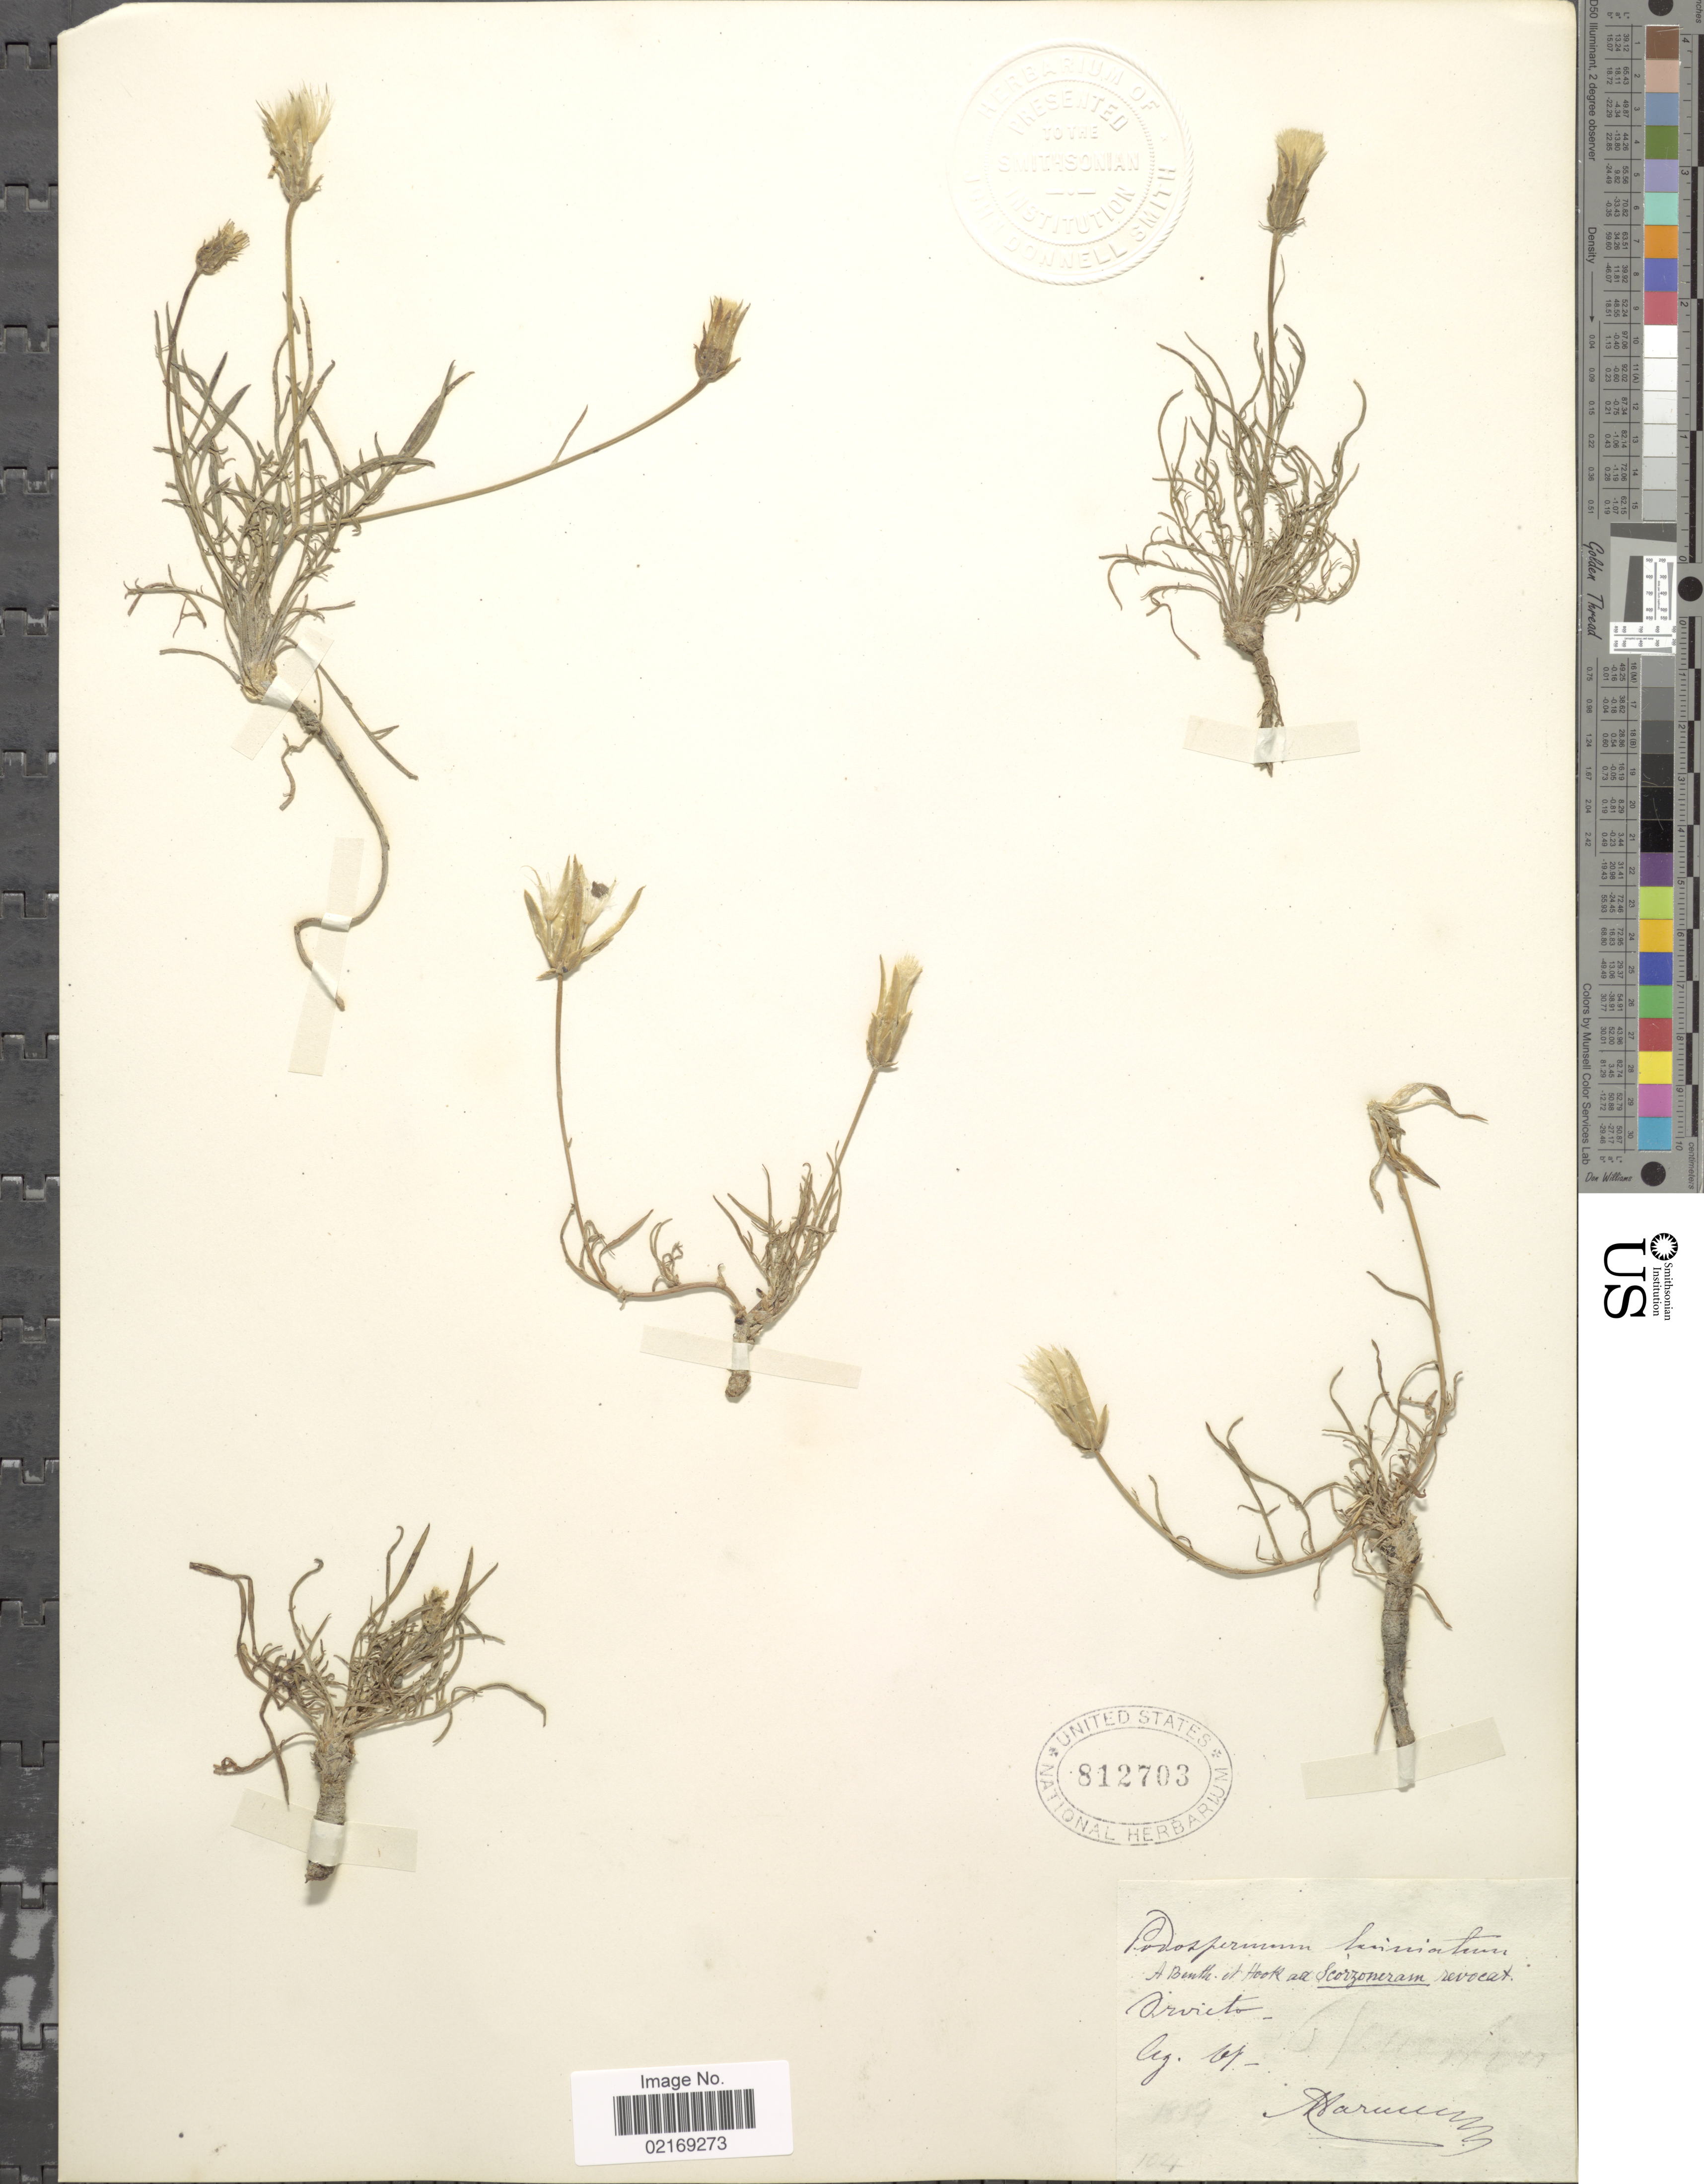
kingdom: Plantae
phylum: Tracheophyta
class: Magnoliopsida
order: Asterales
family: Asteraceae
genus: Podospermum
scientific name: Podospermum laciniatum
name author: (L.) DC.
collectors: D. Marucum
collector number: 61*?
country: Italy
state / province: Umbria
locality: Orvicto. [interpreted]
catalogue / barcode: US 812703